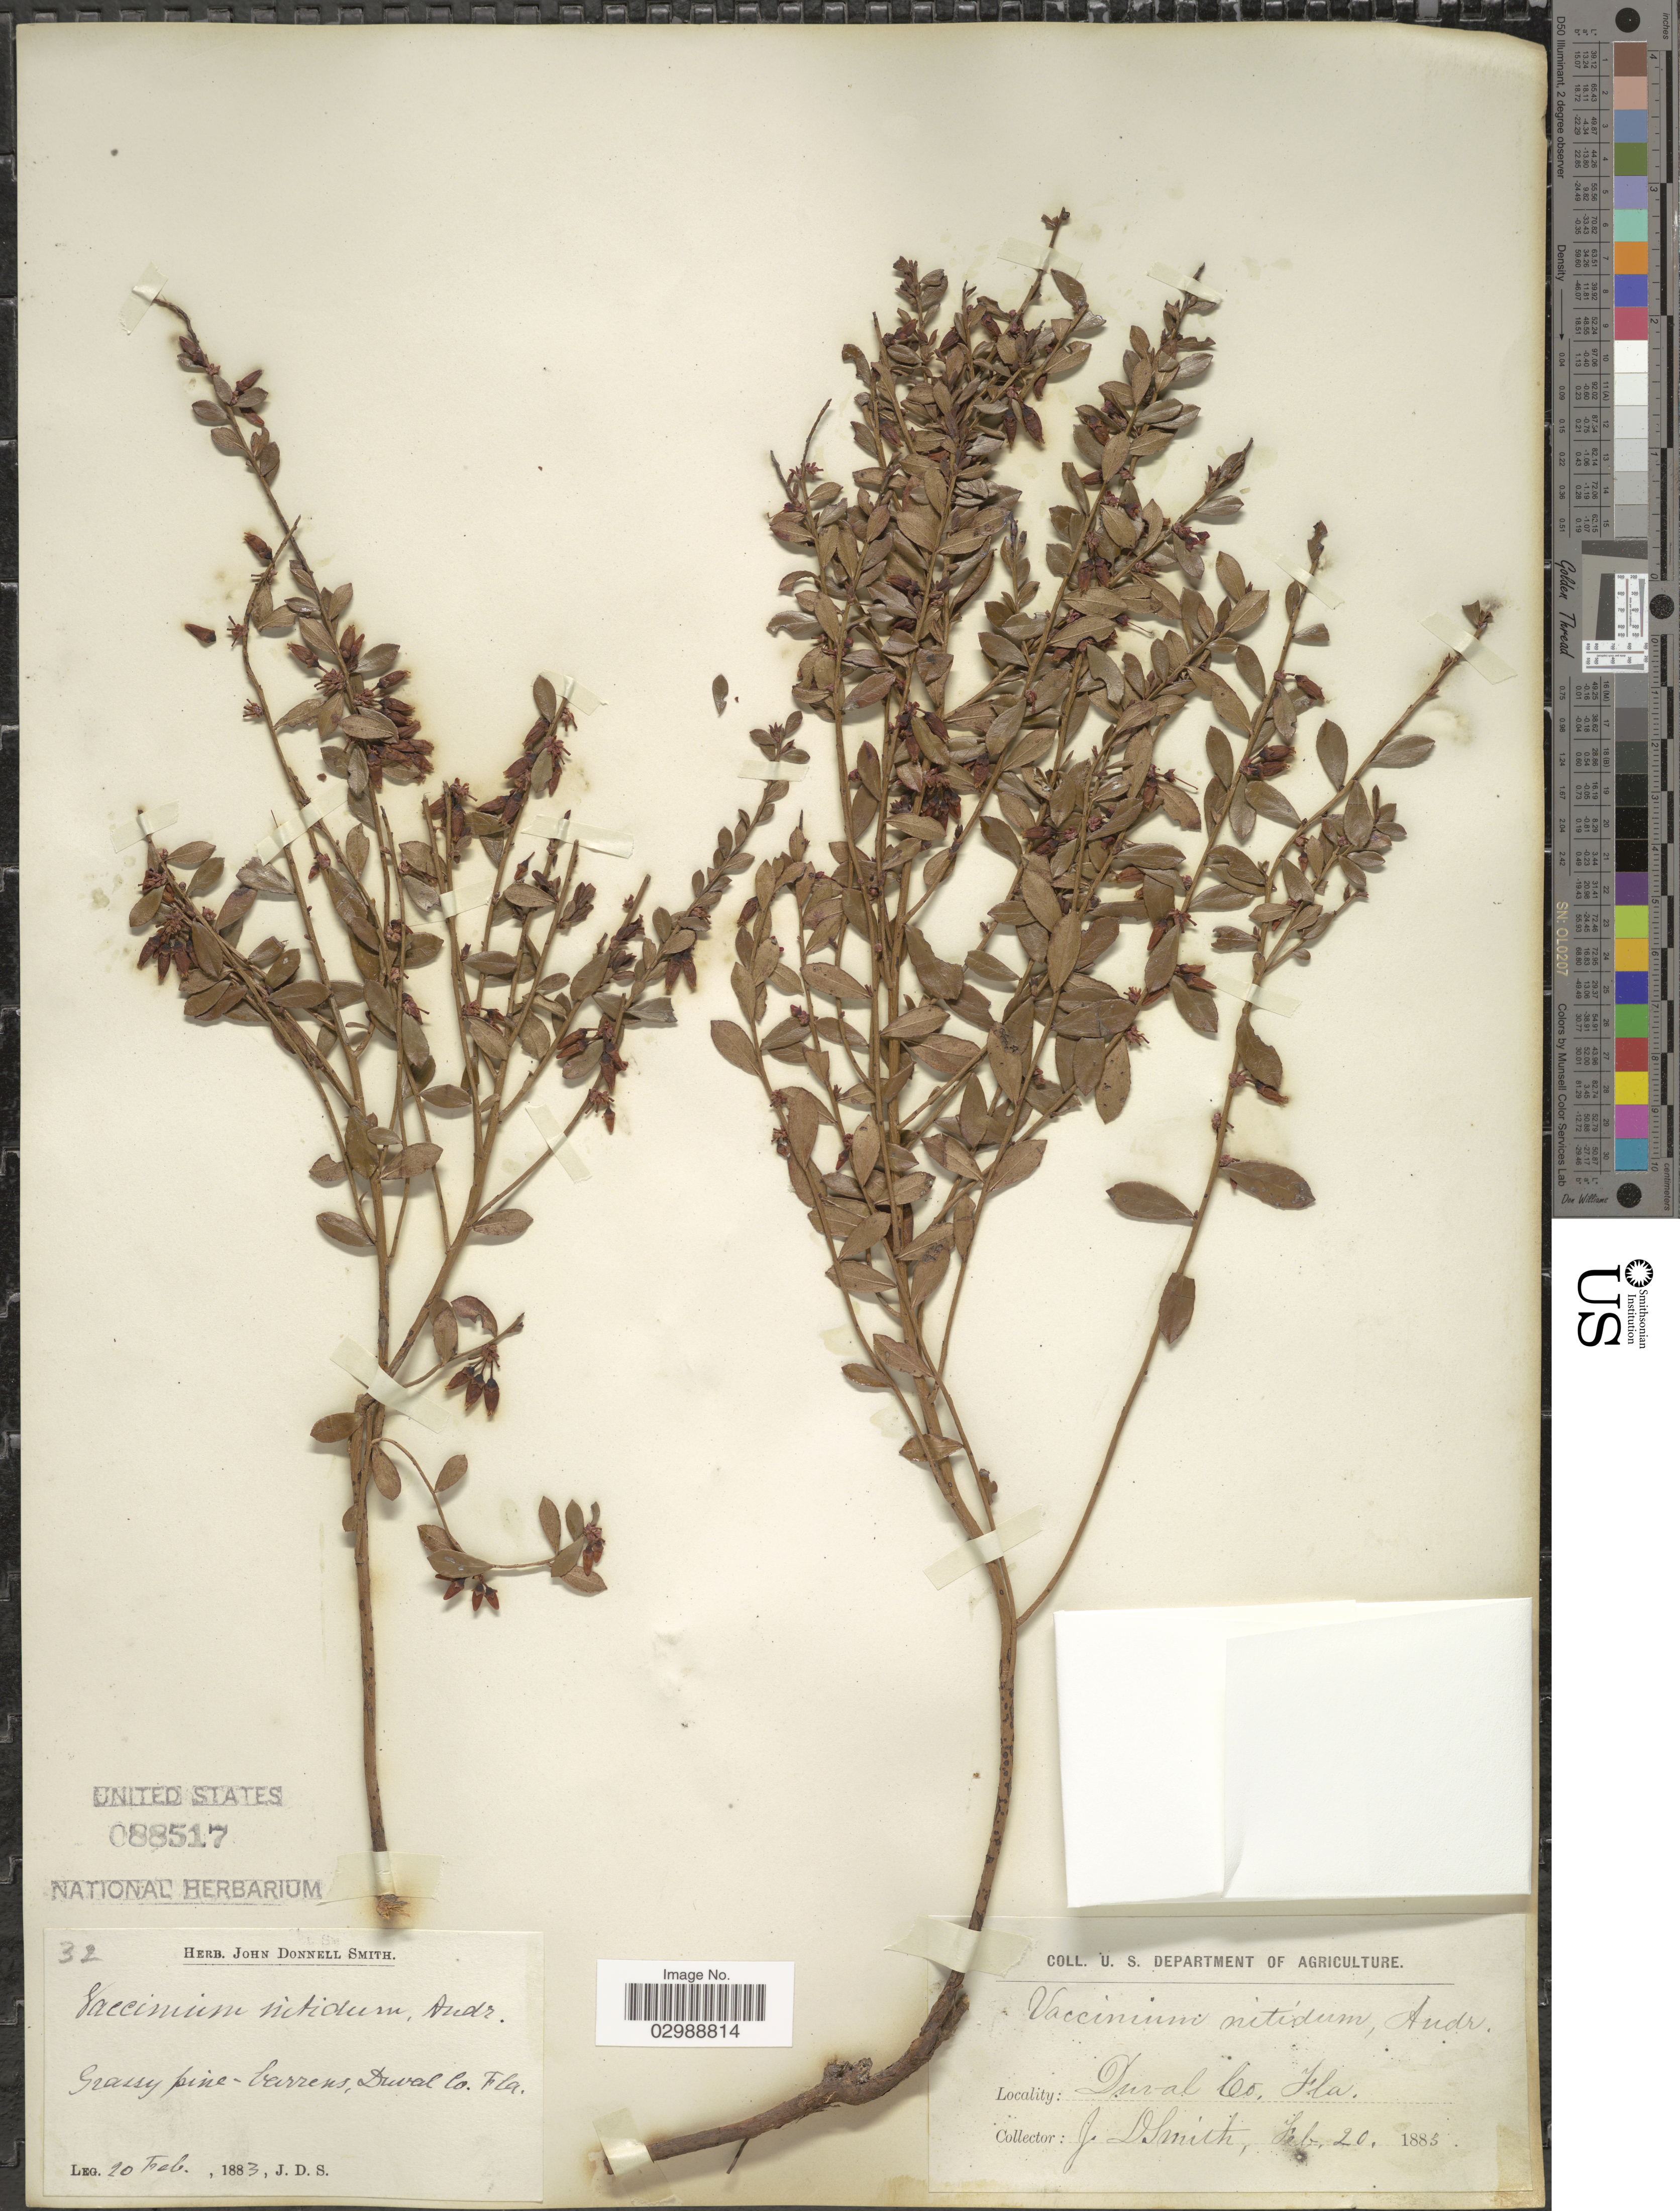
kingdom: Plantae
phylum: Tracheophyta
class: Magnoliopsida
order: Ericales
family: Ericaceae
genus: Vaccinium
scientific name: Vaccinium nitidum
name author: Andrews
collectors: J. Donnell Smith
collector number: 32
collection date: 1883-02-20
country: United States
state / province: Florida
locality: Duval Co.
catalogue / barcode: US 88517